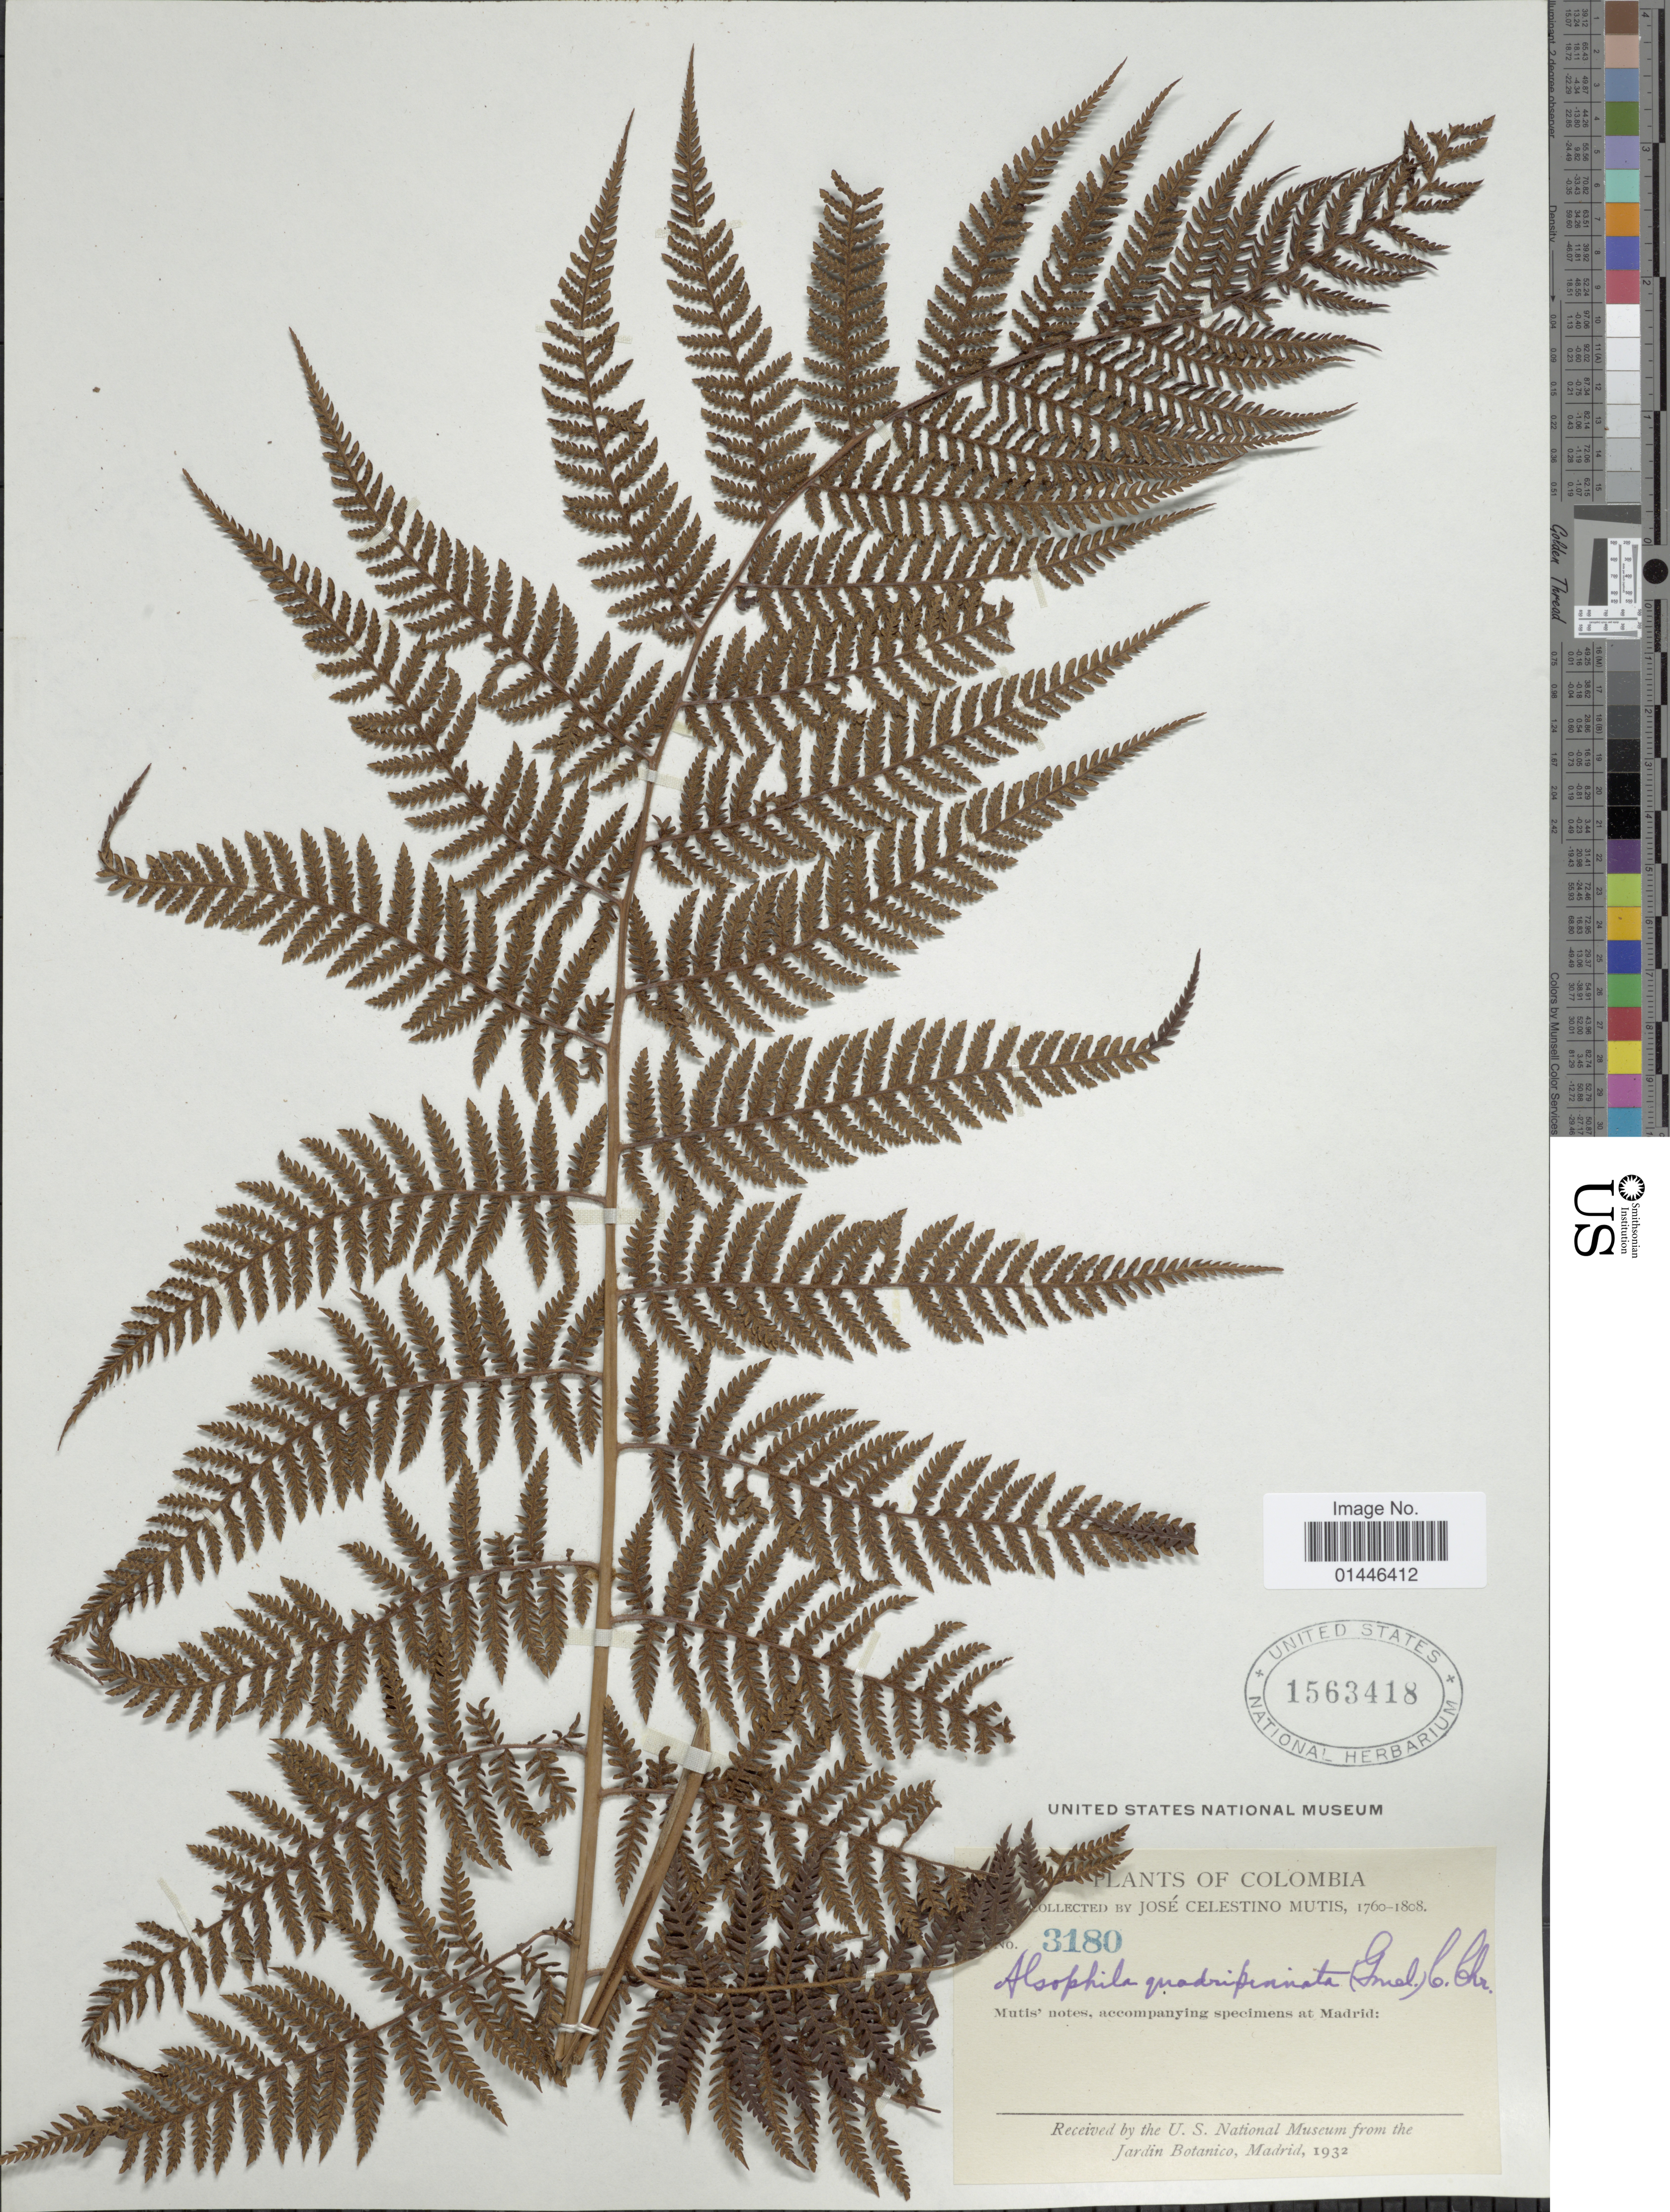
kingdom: Plantae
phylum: Tracheophyta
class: Polypodiopsida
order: Cyatheales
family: Dicksoniaceae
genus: Lophosoria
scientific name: Lophosoria quadripinnata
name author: (J.F. Gmel.) C. Chr.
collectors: J. C. B. Mutis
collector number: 3180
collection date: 1760/1808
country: Colombia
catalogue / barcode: US 1563418